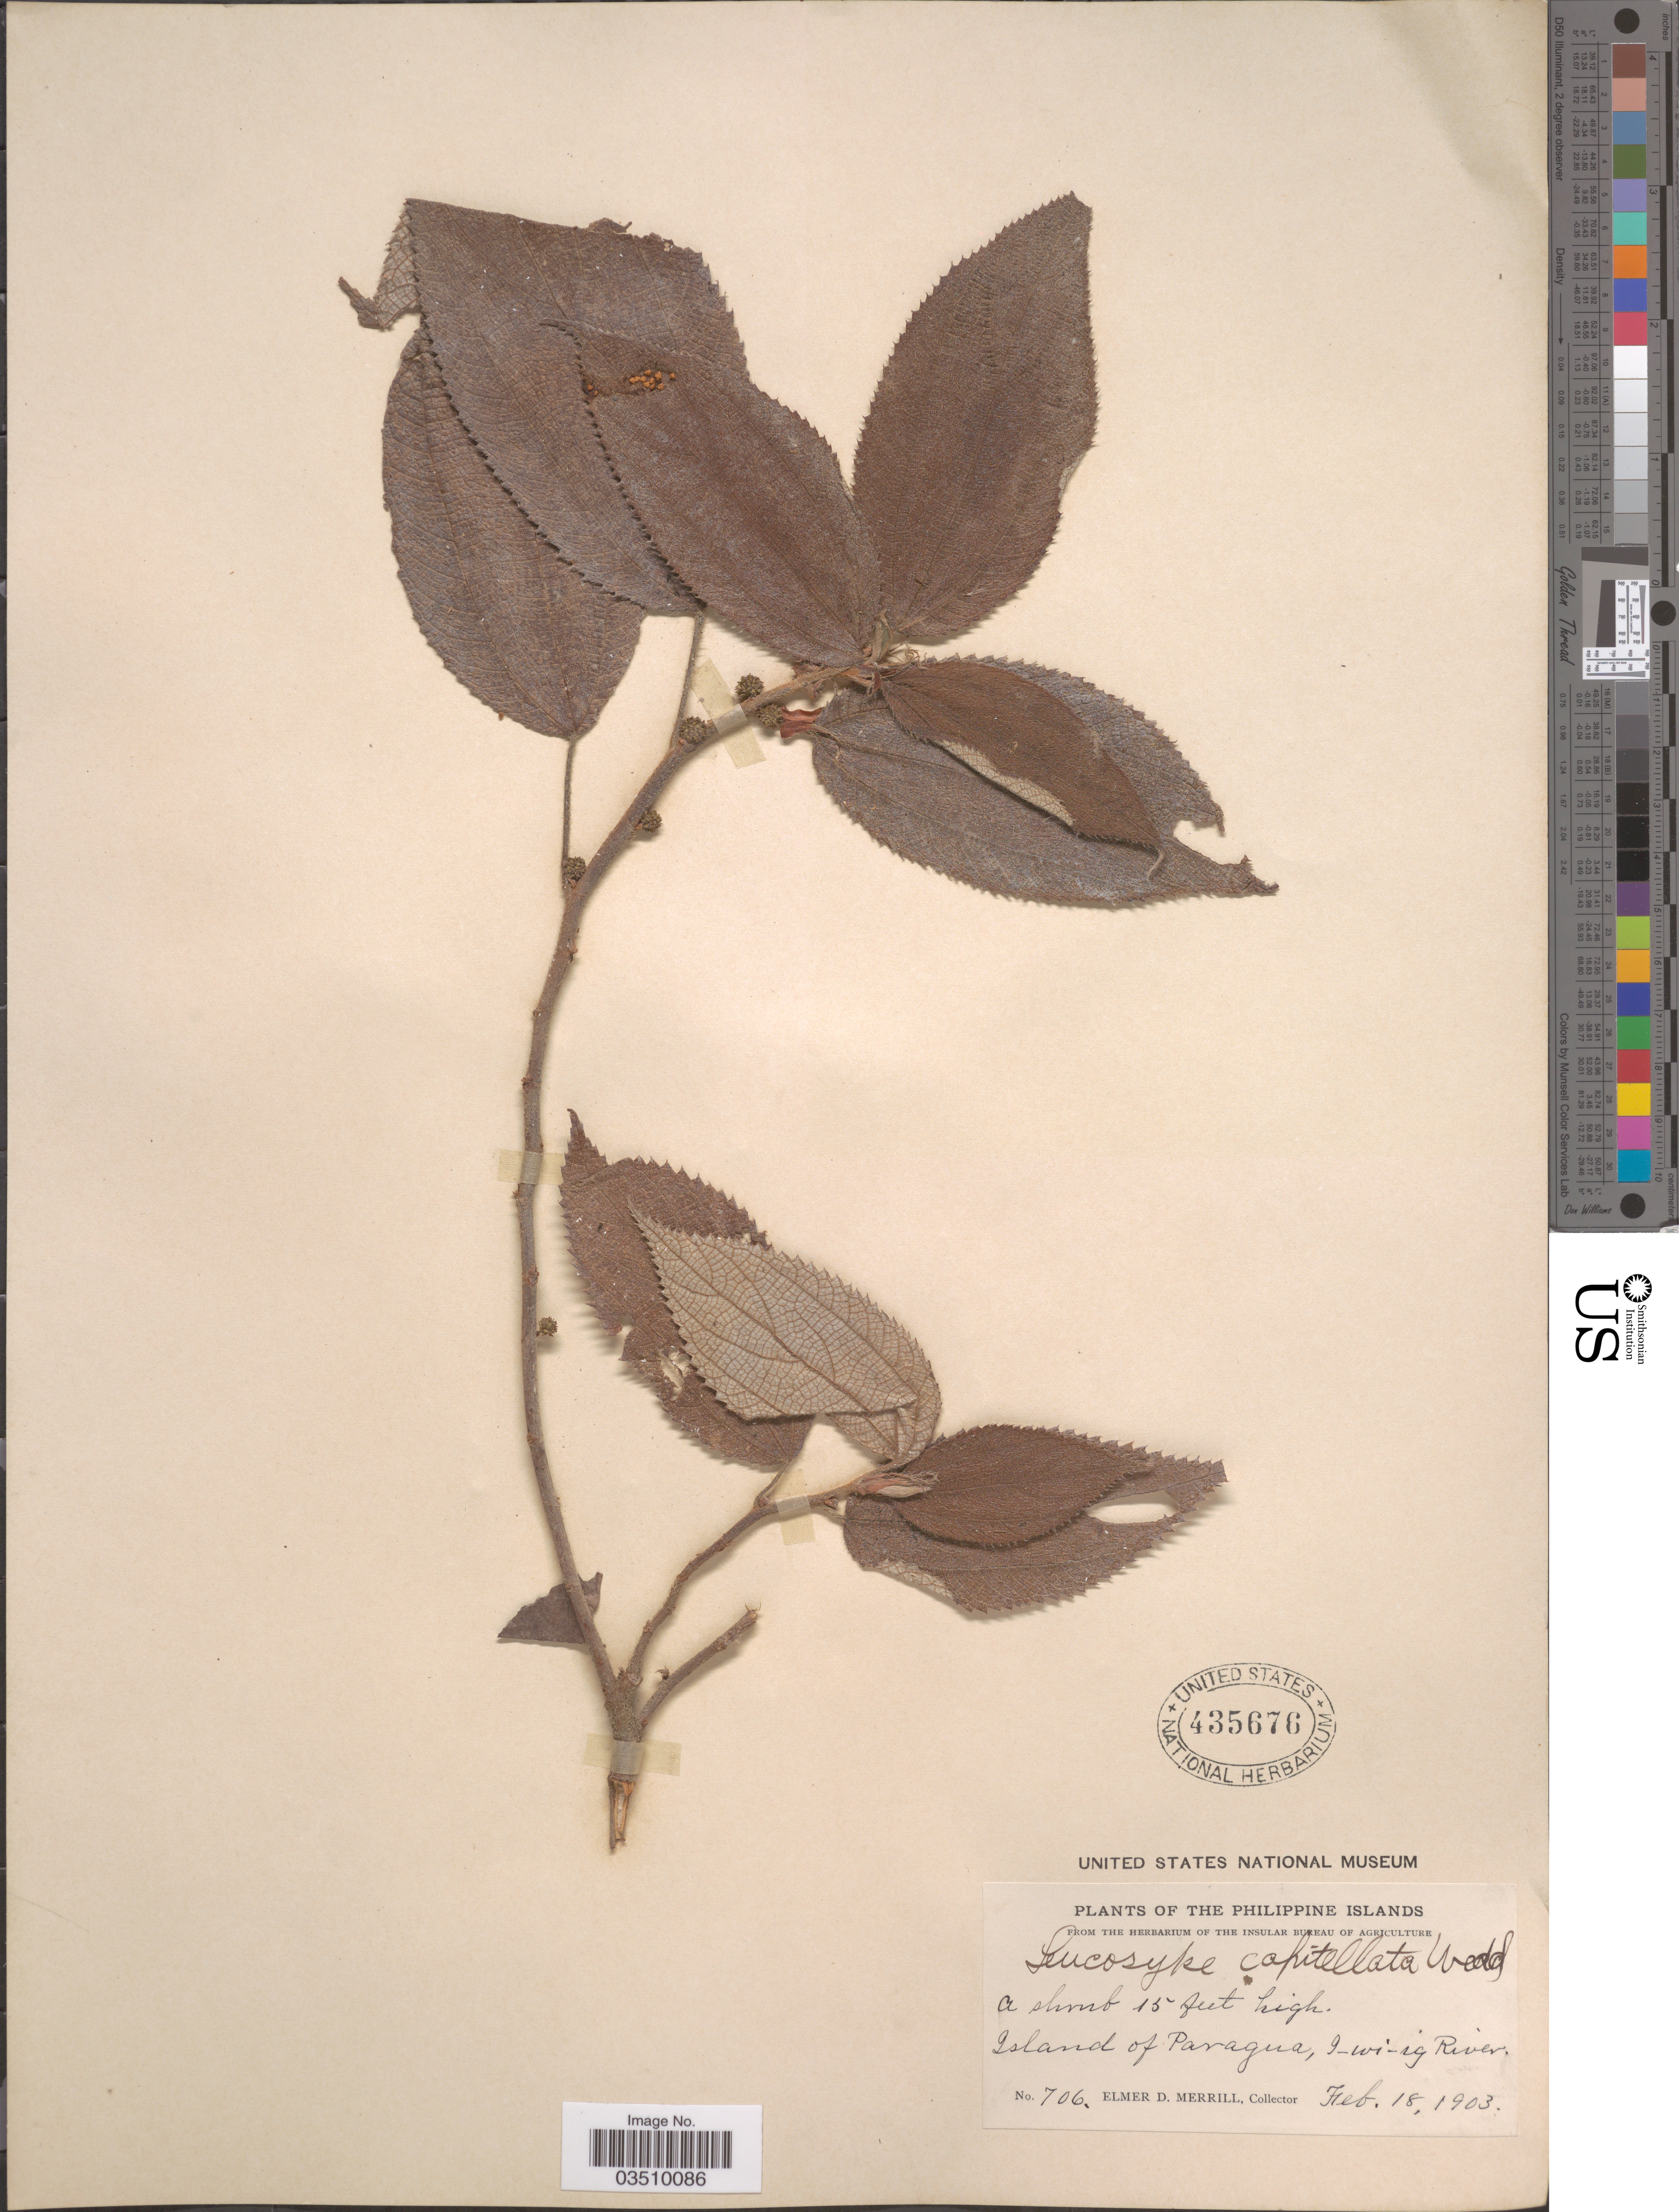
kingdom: Plantae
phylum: Tracheophyta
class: Magnoliopsida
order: Rosales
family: Urticaceae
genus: Leucosyke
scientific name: Leucosyke capitellata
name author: (Poir.) Wedd.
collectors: E. D. Merrill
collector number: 706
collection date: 1903-02-18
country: Philippines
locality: Island of Paragua [Palawan], I-wi-ig River.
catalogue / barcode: US 435676